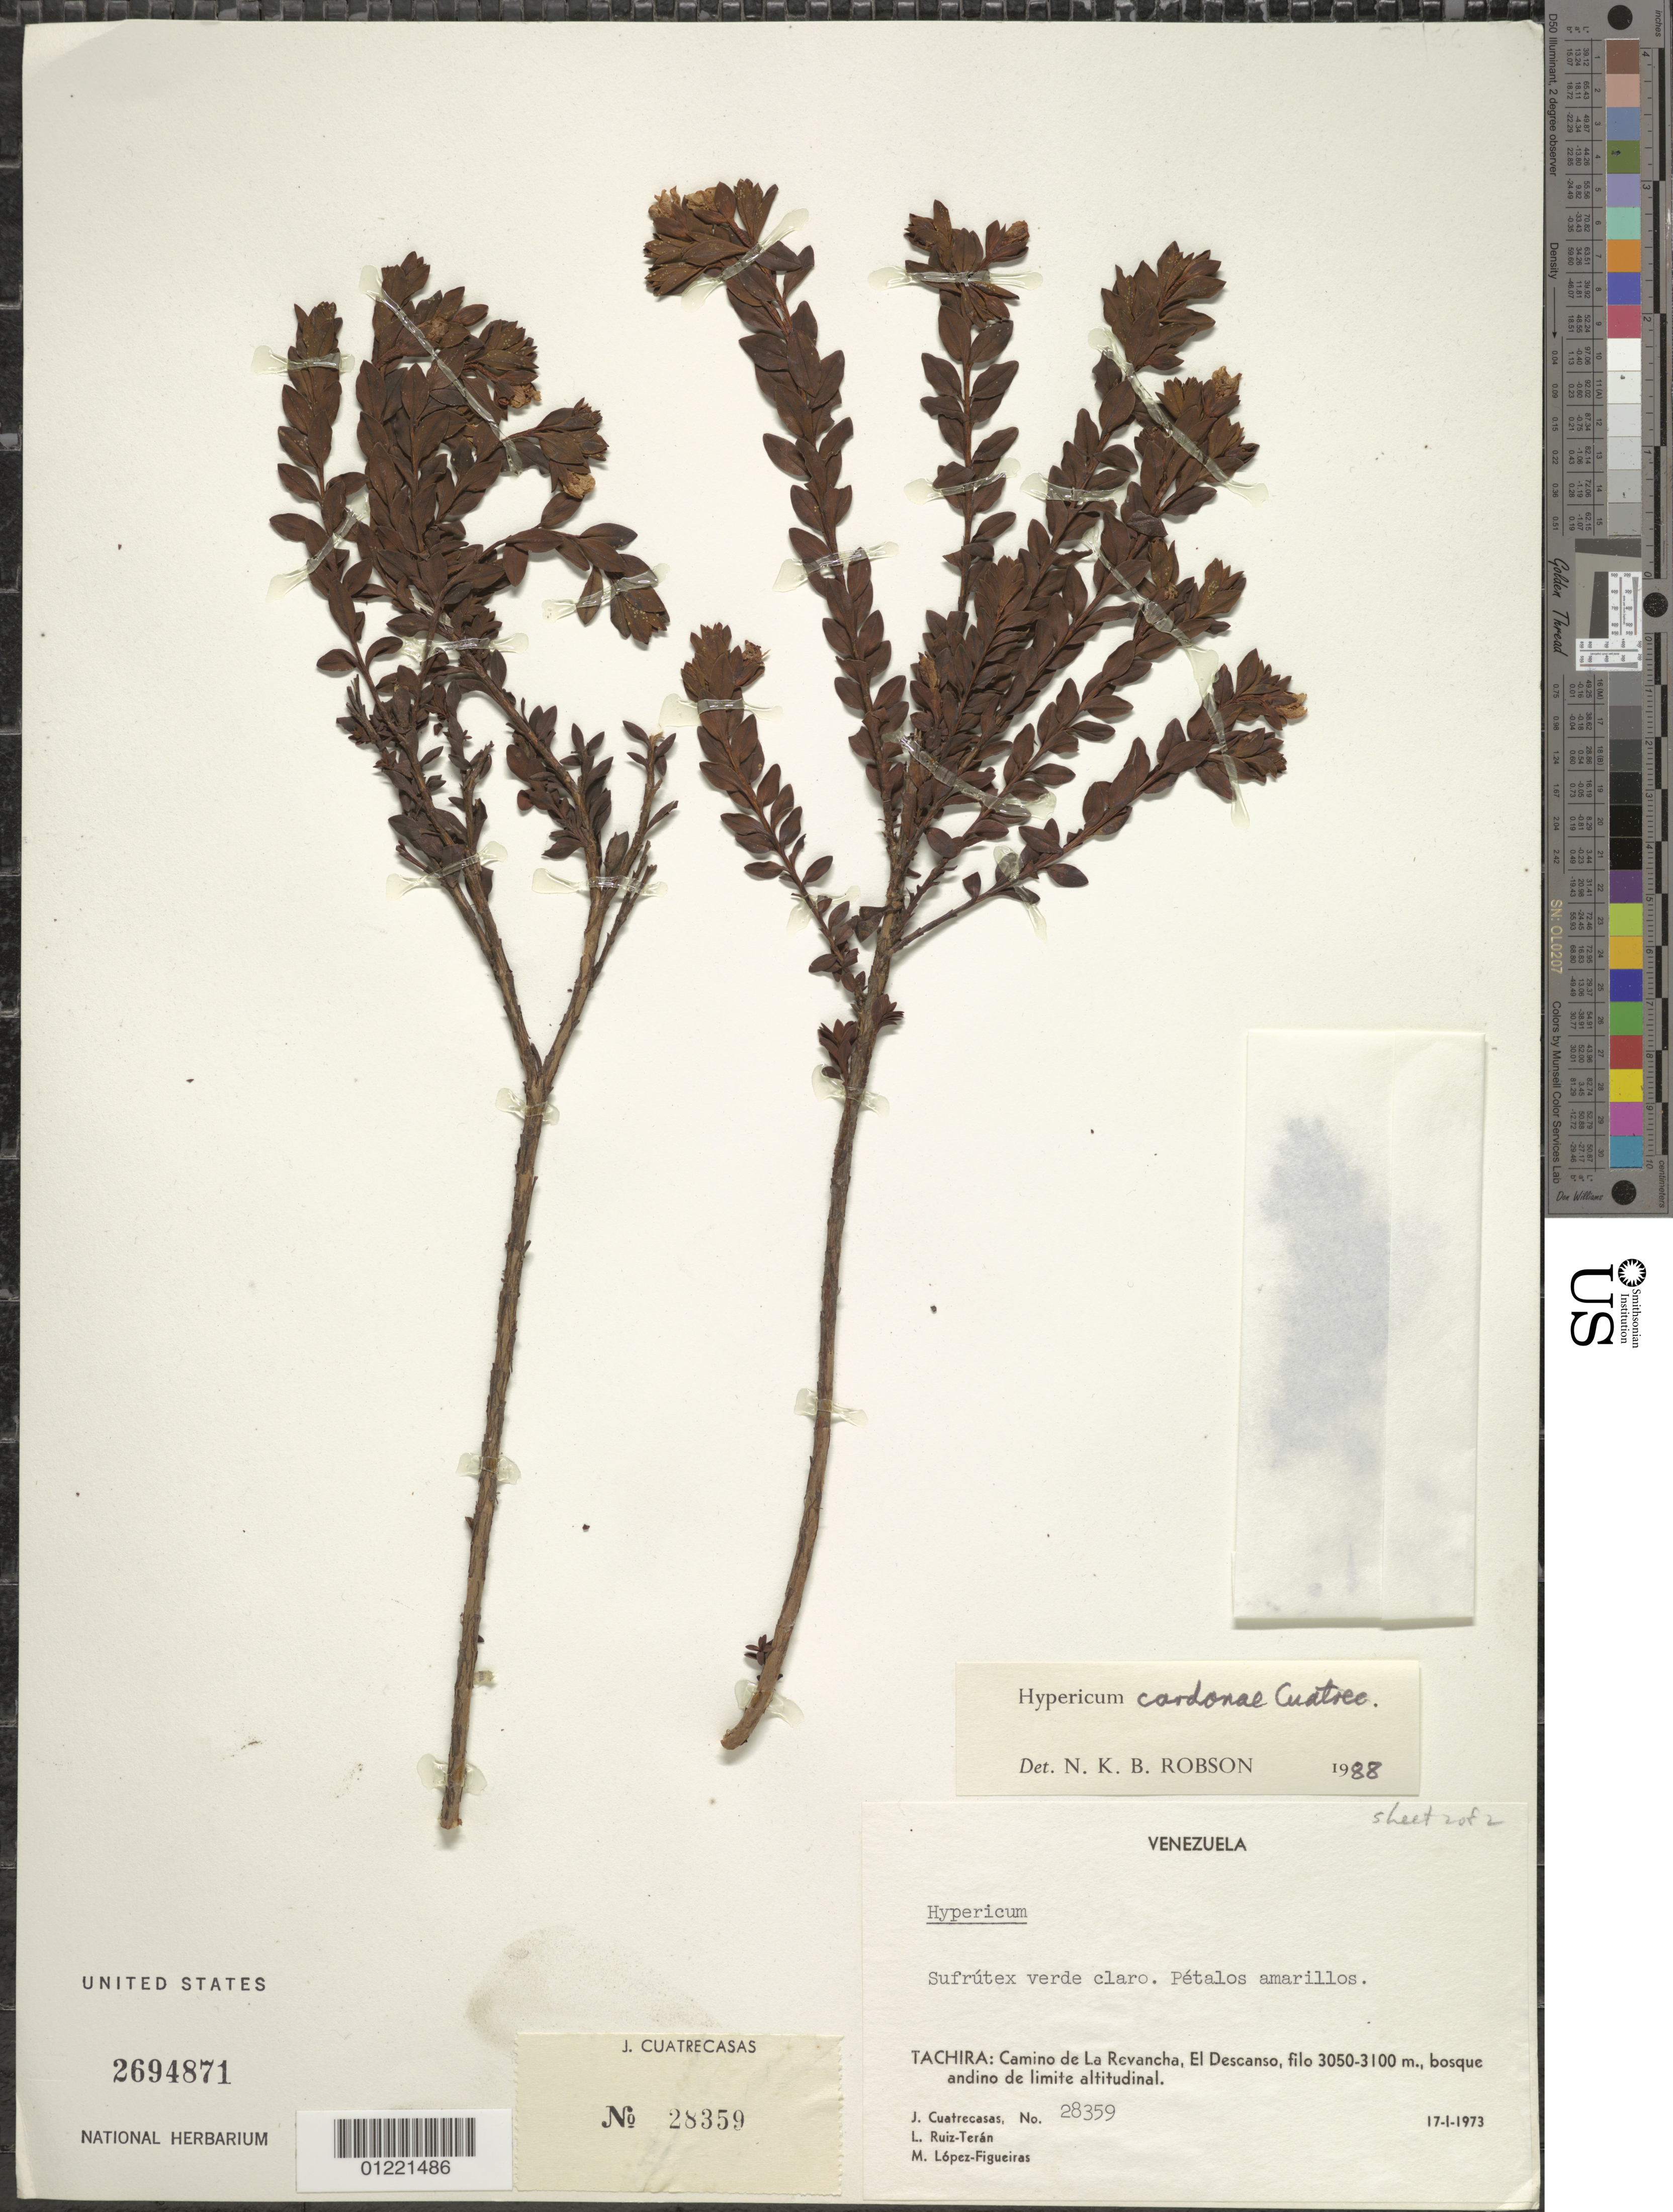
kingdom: Plantae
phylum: Tracheophyta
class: Magnoliopsida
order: Malpighiales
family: Hypericaceae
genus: Hypericum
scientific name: Hypericum cardonae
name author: Cuatrec.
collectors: J. Cuatrecasas, L. E. Ruíz-Terán & M. López Figueiras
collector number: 28359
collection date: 1973-01-17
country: Venezuela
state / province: Tachira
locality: Camino de La Revancha, El Descanso, filo, bosque andino de limite altitudinal.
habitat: bosques andino de limite altitudinal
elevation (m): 3050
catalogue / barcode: US 2694871